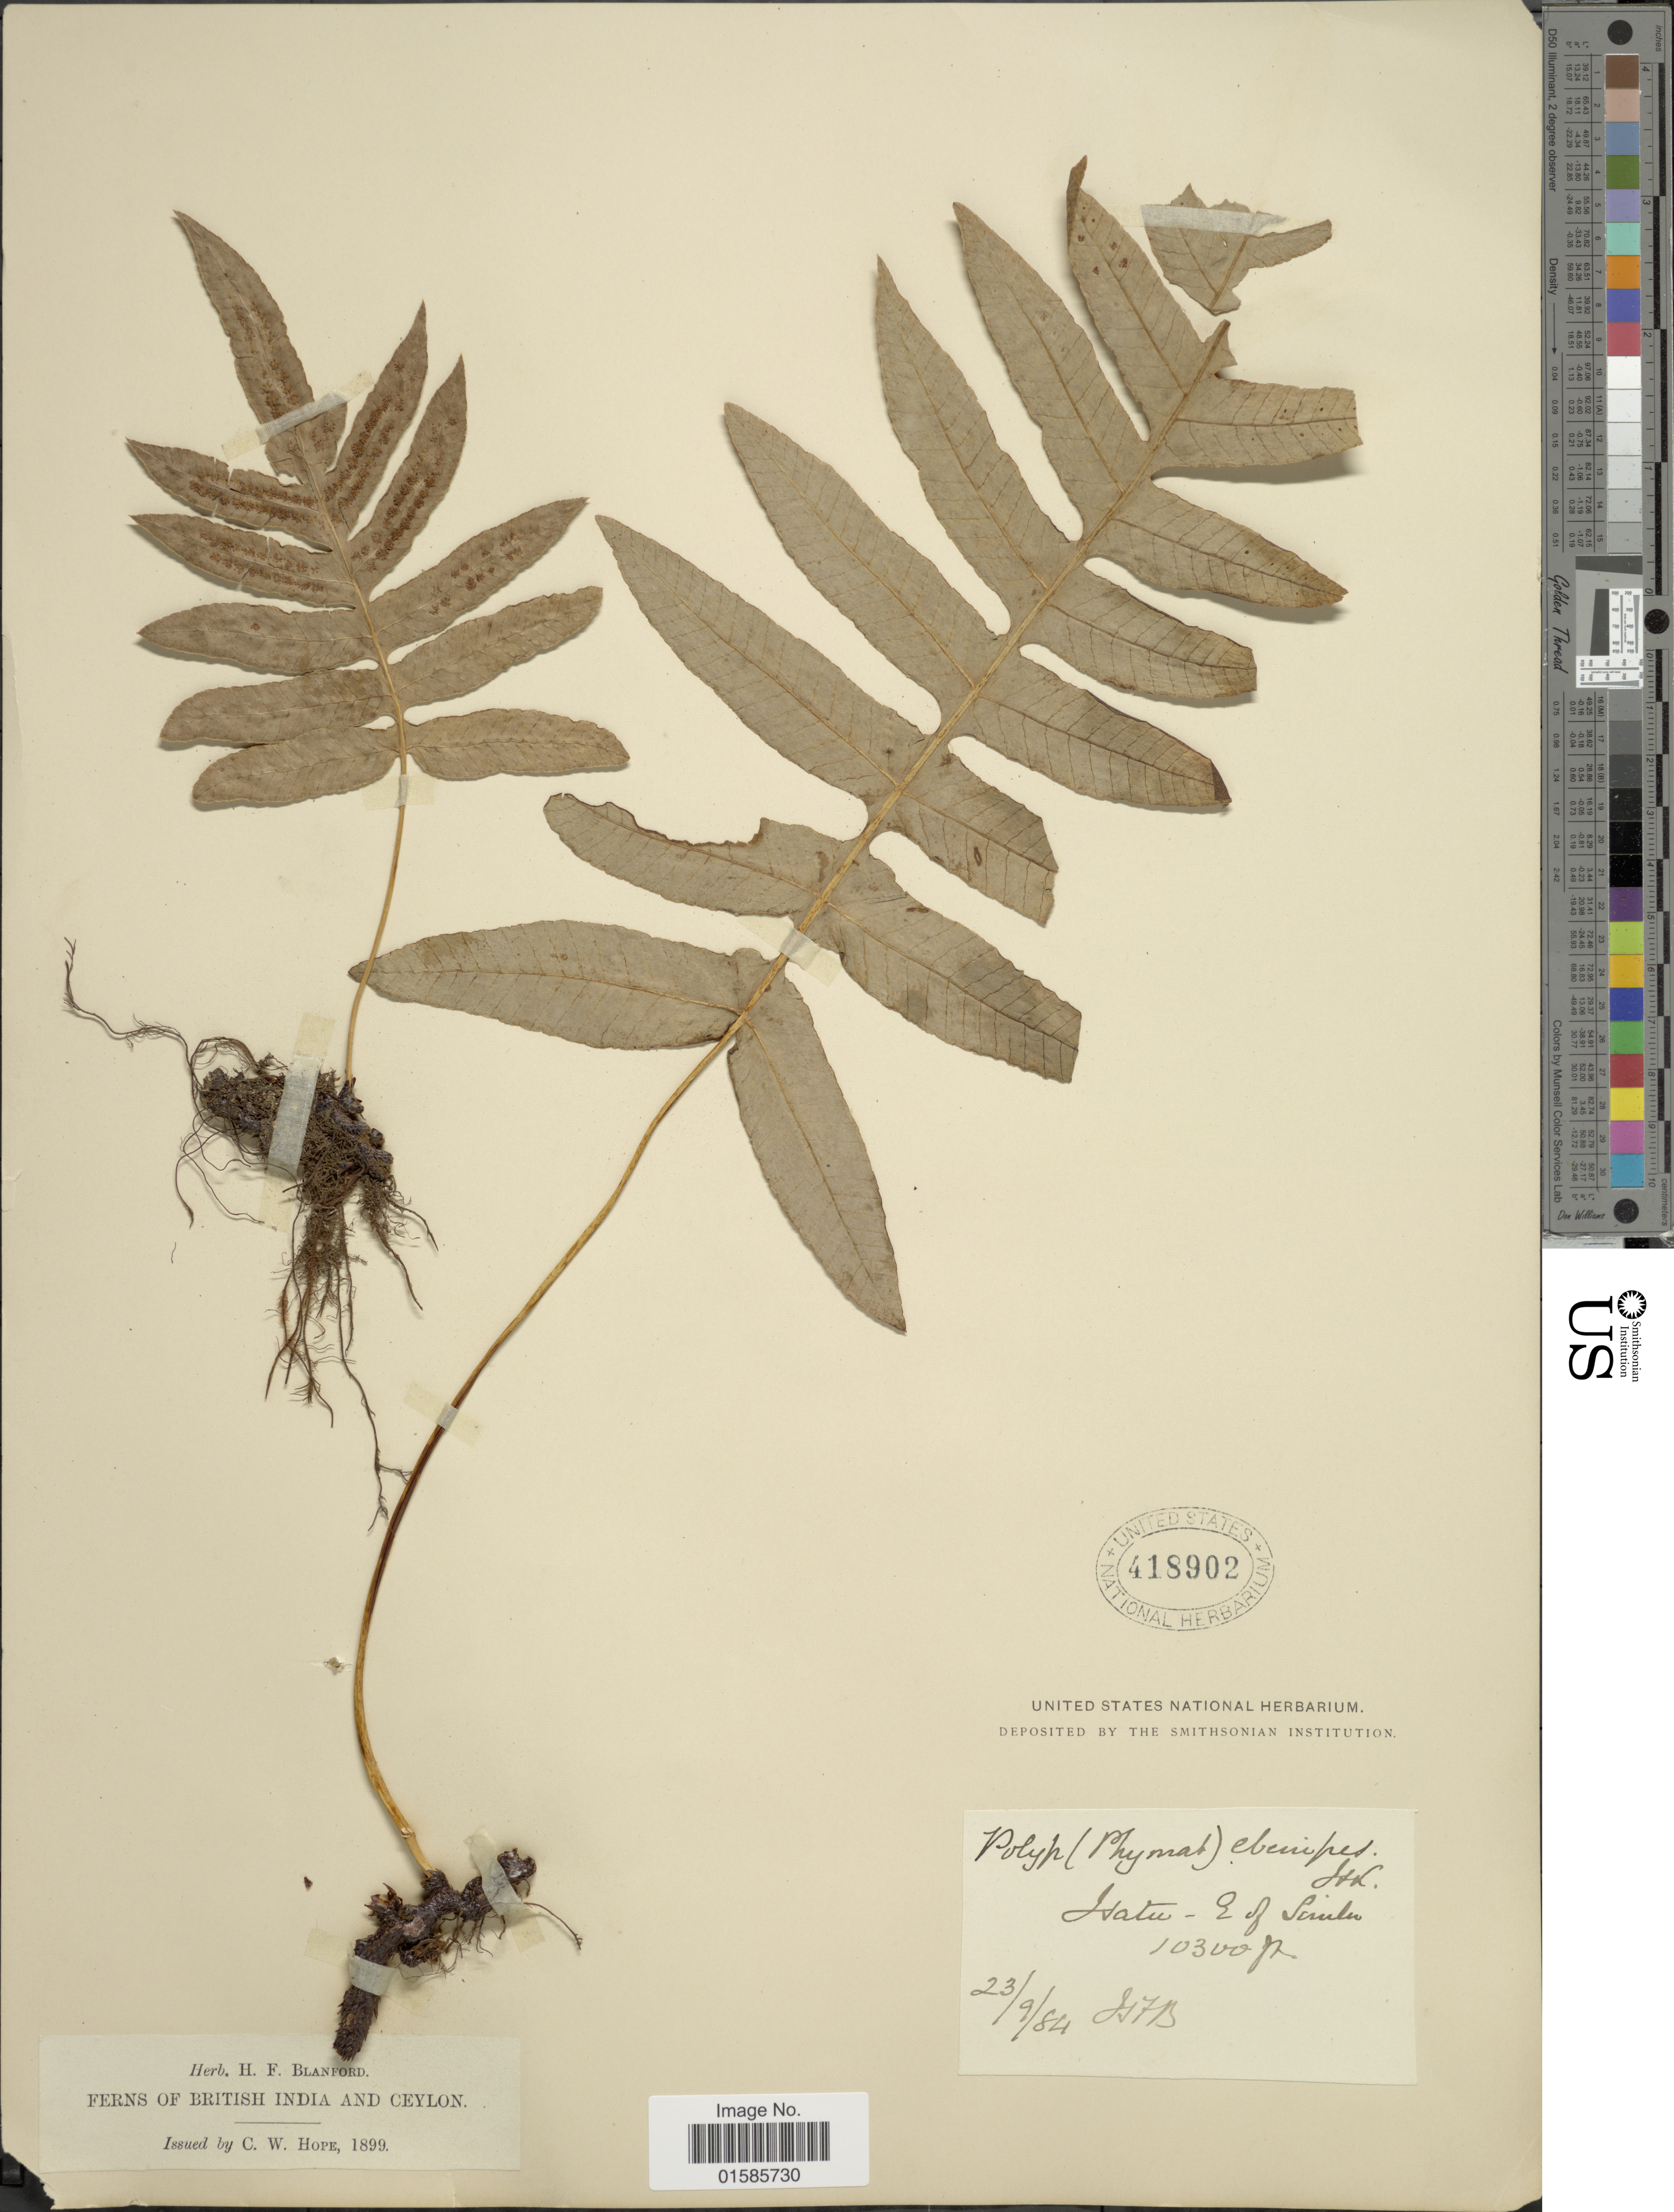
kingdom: Plantae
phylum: Tracheophyta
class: Polypodiopsida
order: Polypodiales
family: Polypodiaceae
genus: Microsorum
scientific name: Microsorum ebenipes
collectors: H. Blanford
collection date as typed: Transcribed d/m/y: 23/9/84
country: India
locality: Isatu - E of Sai [illegible text], British India and Ceylon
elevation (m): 3139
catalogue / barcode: US 418902